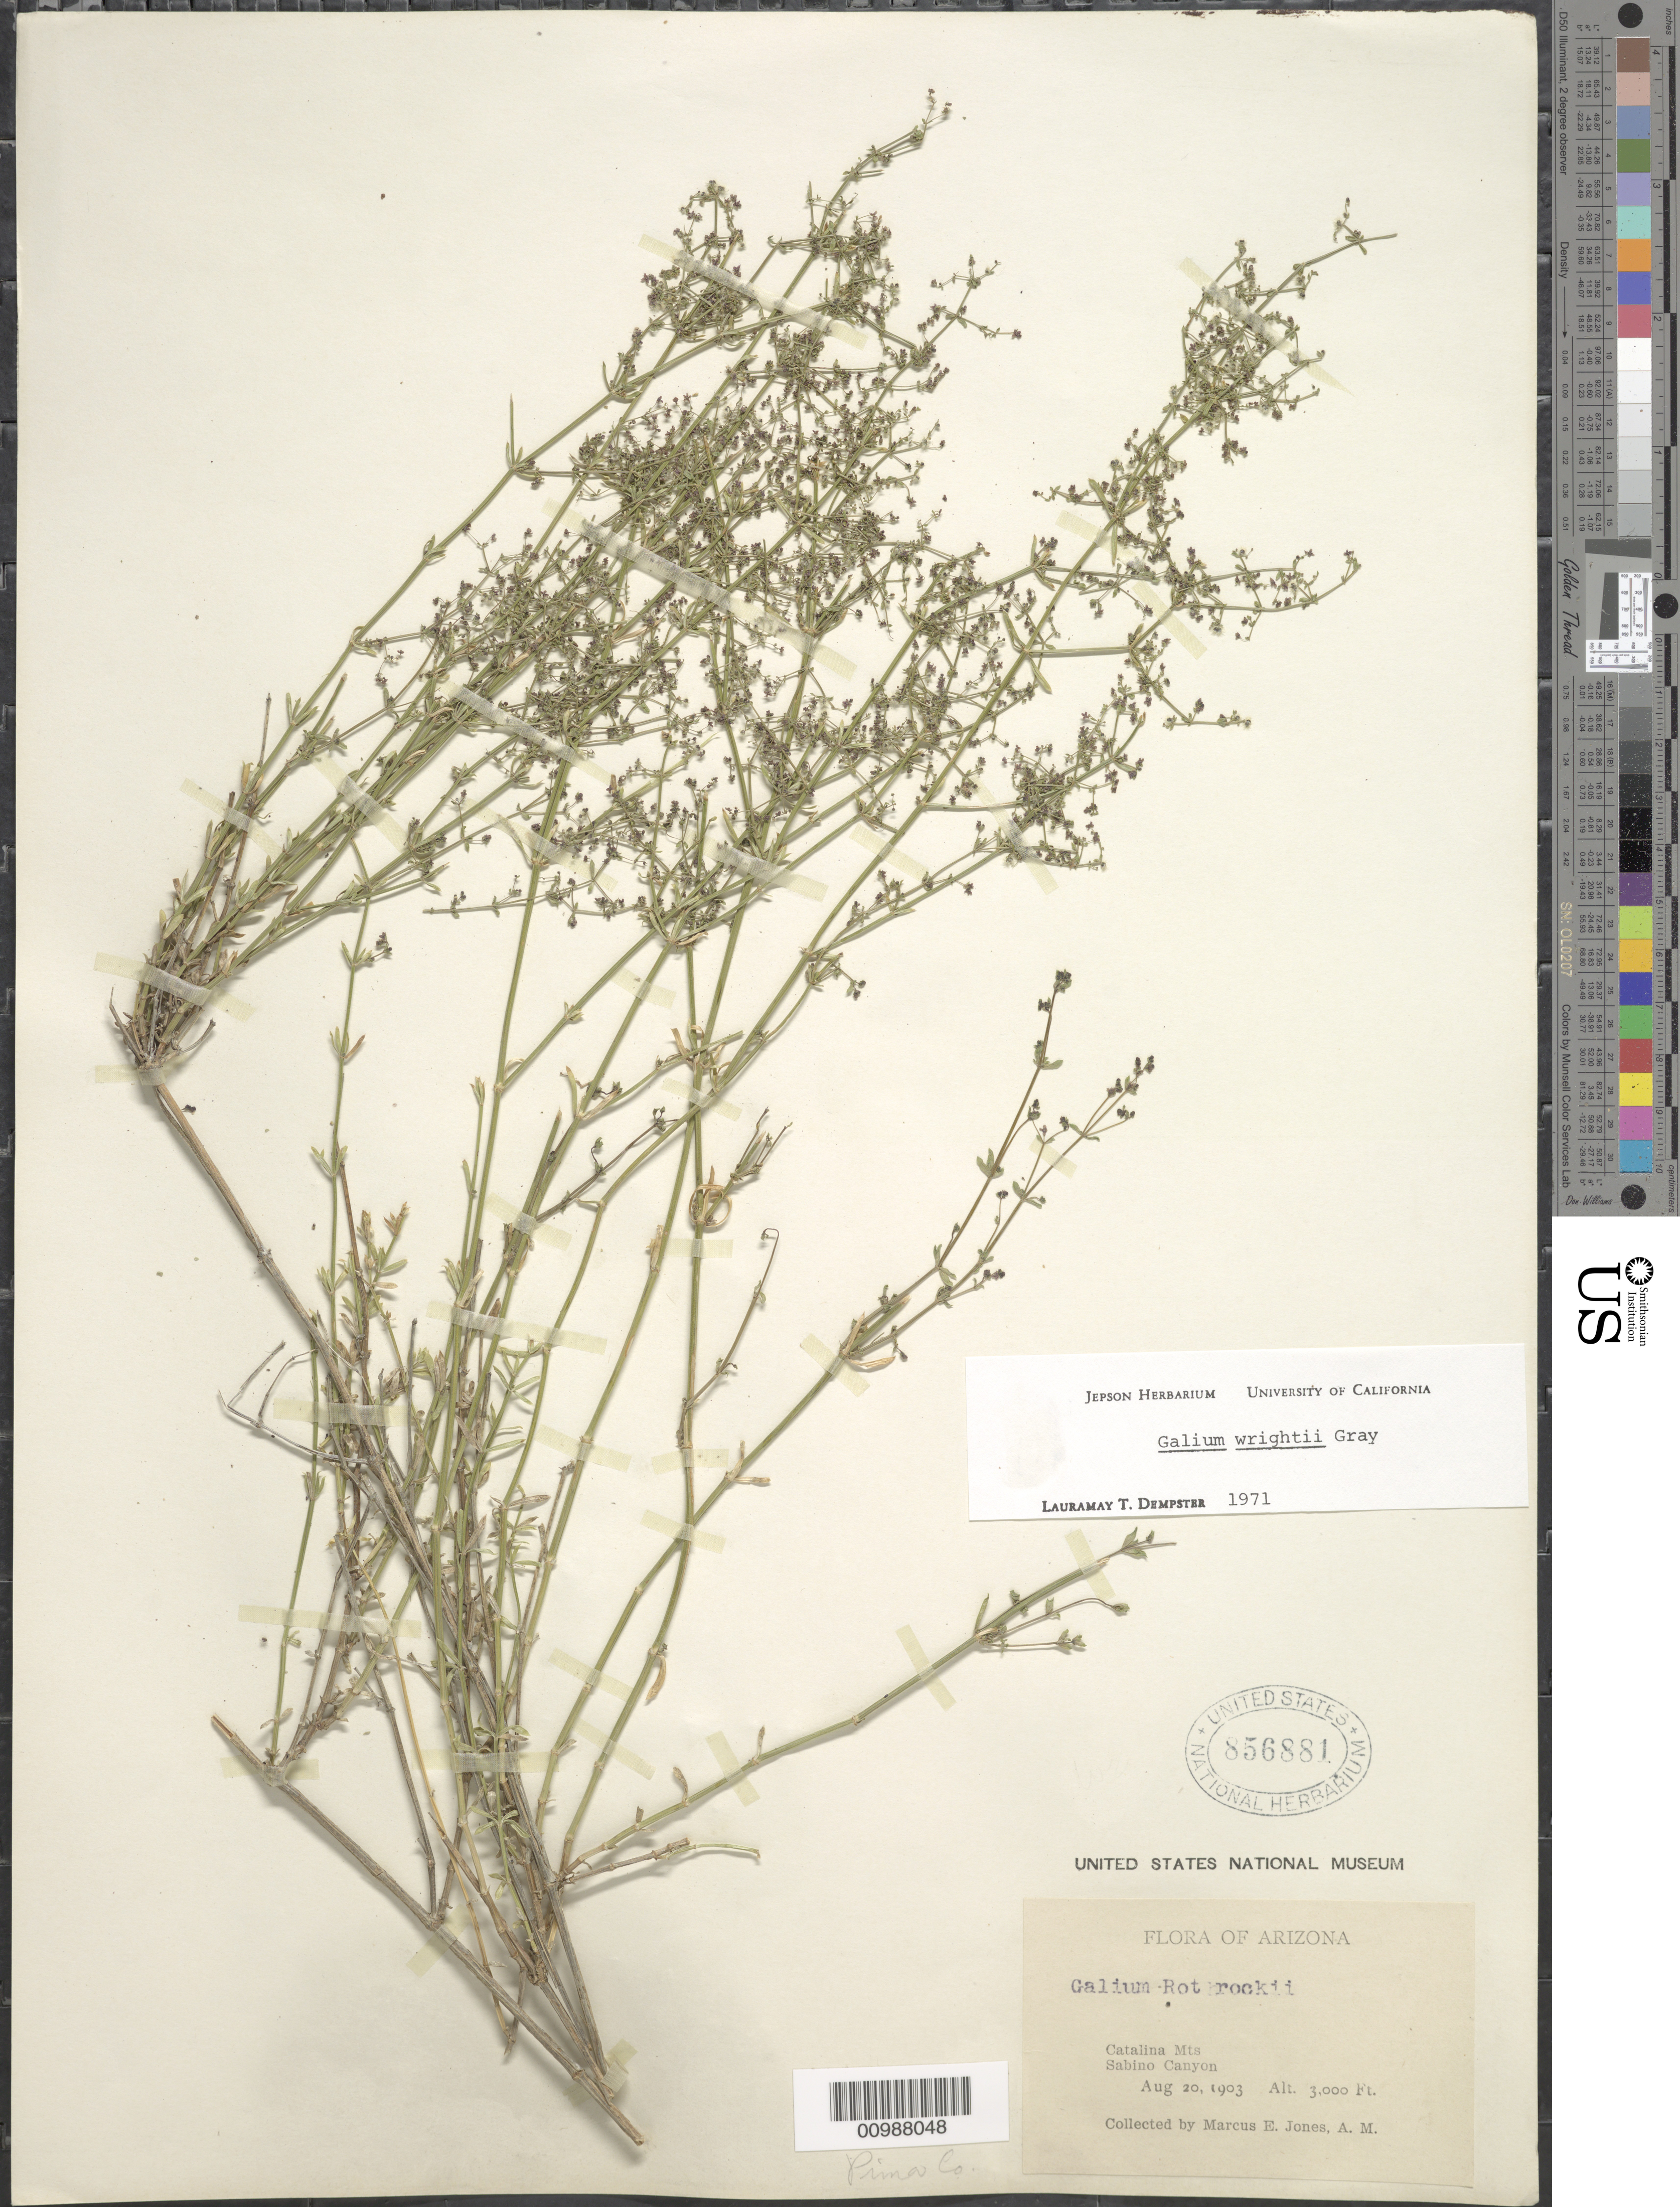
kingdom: Plantae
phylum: Tracheophyta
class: Magnoliopsida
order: Gentianales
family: Rubiaceae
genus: Galium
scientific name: Galium wrightii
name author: A. Gray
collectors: M. E. Jones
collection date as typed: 20 Aug 1903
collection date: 1903-08-20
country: United States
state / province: Arizona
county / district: Pima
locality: Catalina Mountains, Sabino Canyon.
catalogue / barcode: US 856881